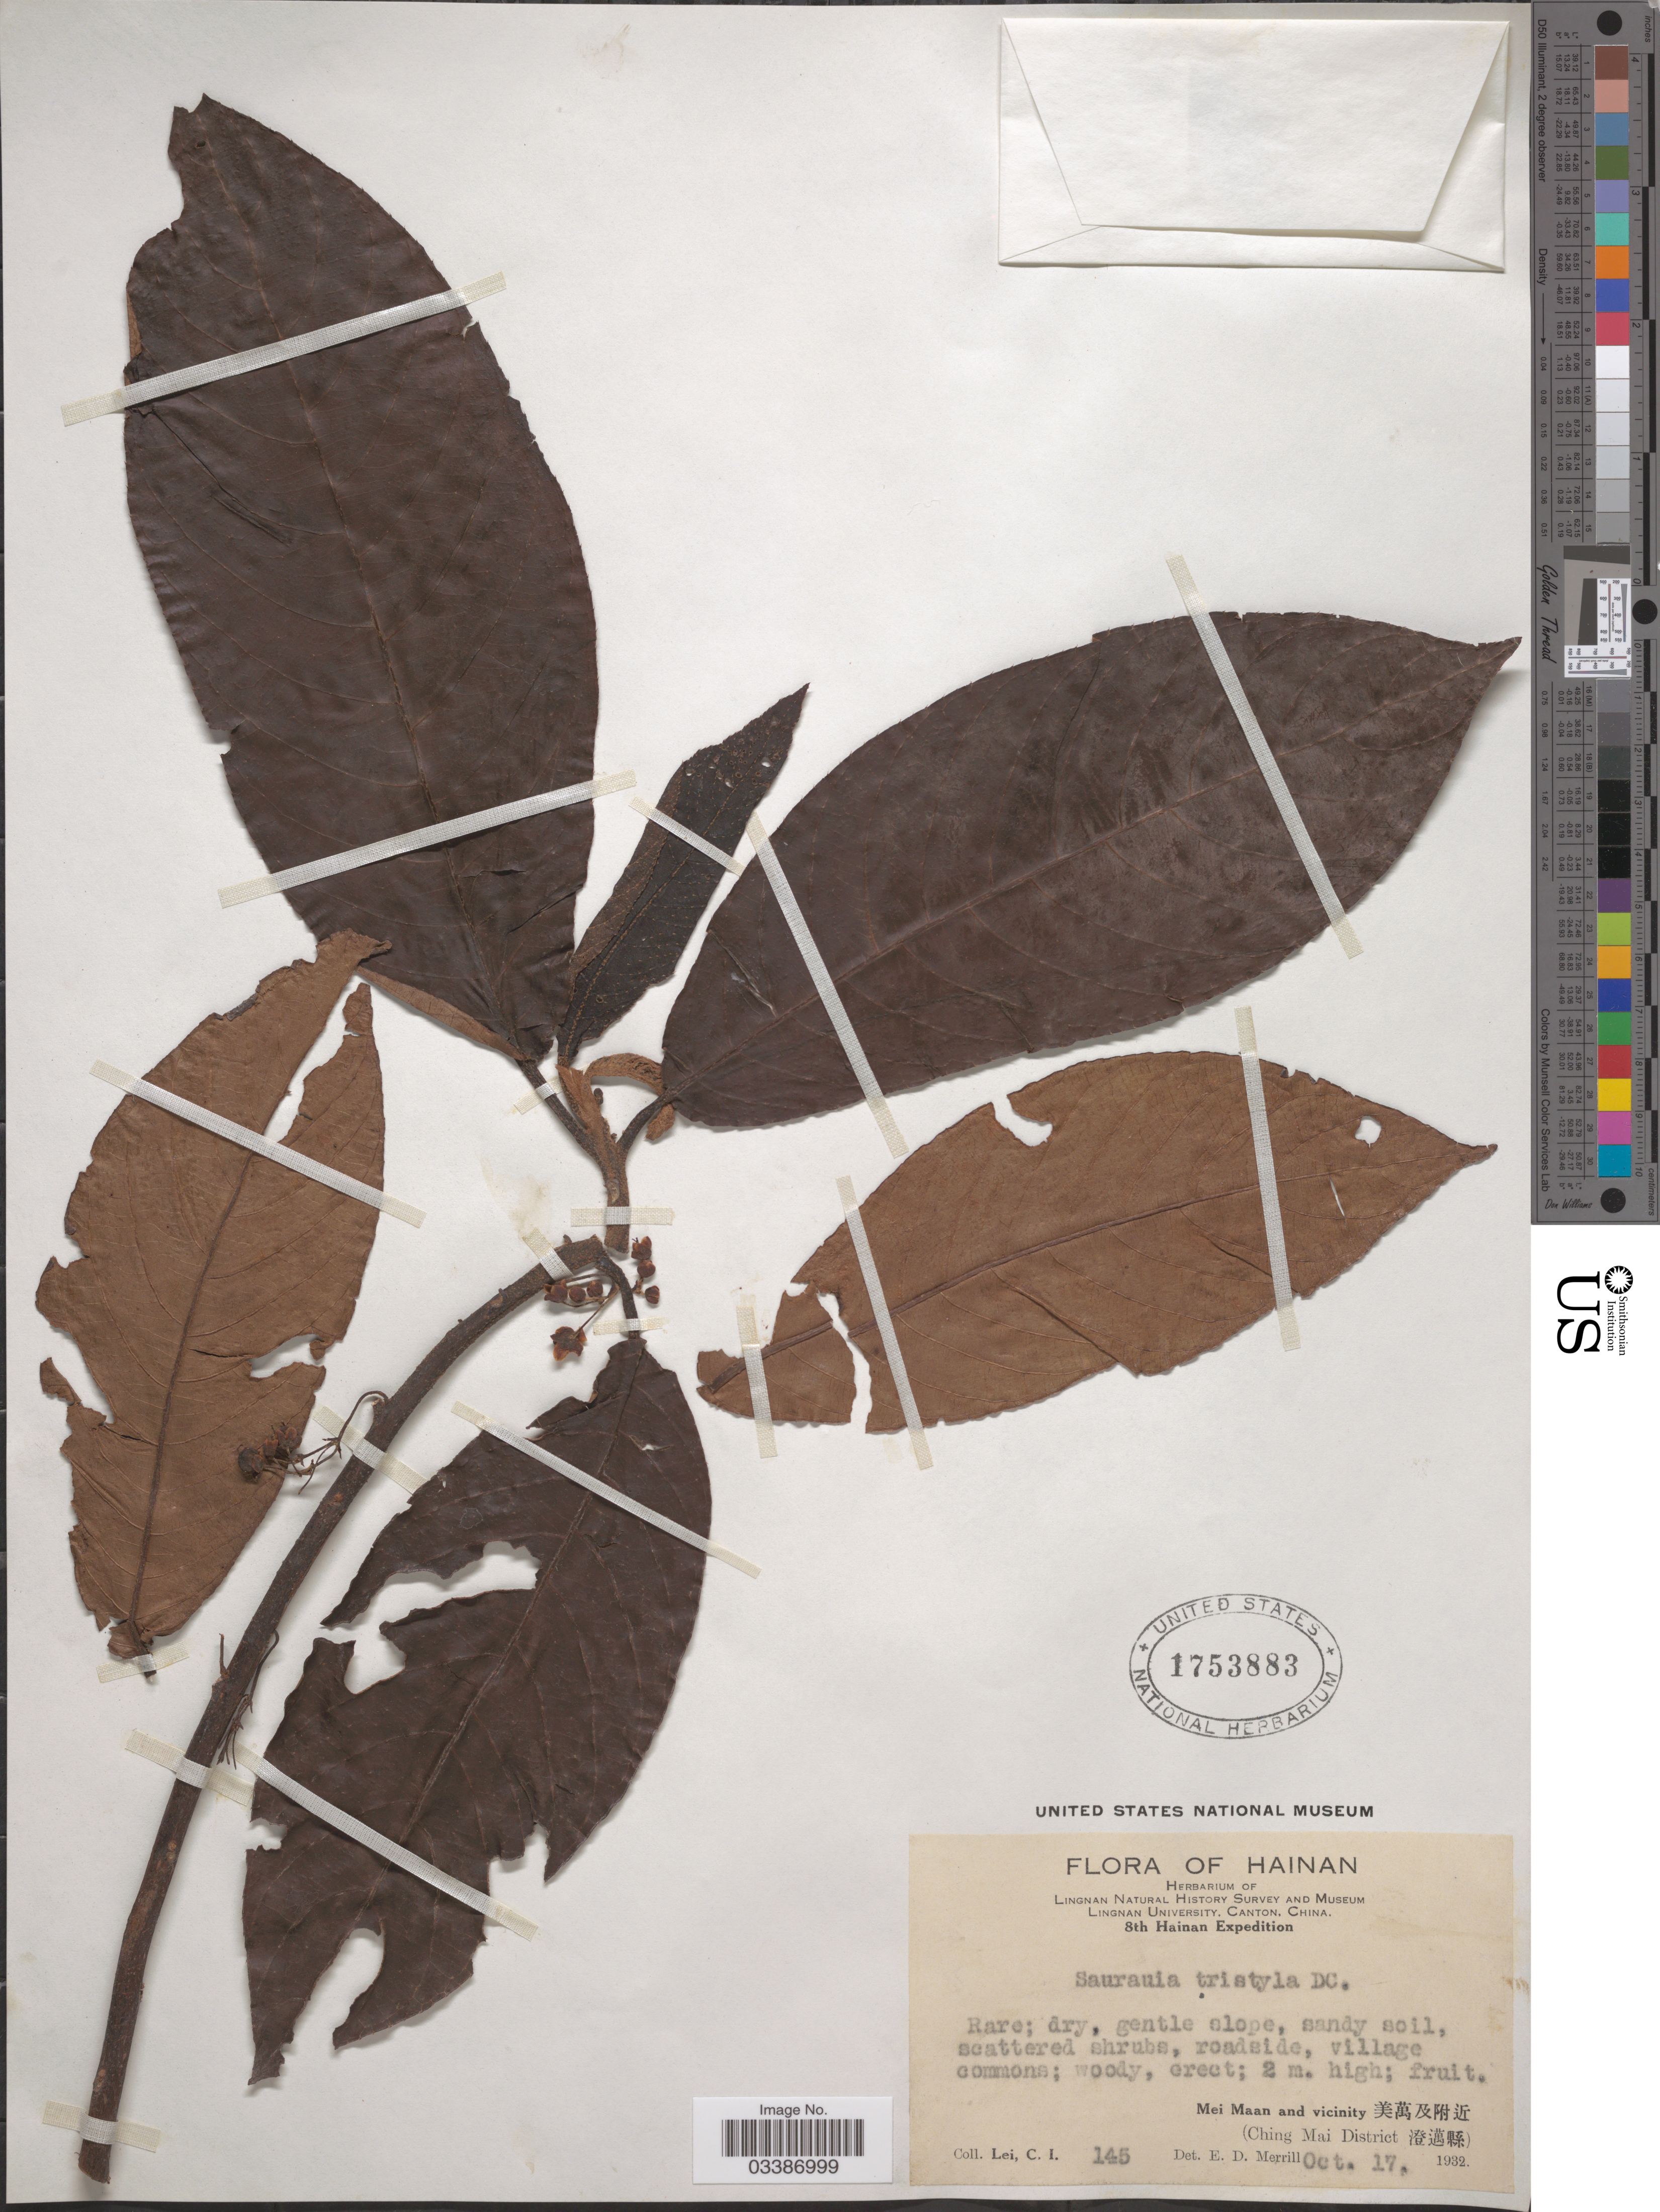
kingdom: Plantae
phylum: Tracheophyta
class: Magnoliopsida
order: Ericales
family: Actinidiaceae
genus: Saurauia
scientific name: Saurauia tristyla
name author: DC.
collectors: C. I. Lei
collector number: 145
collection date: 1932-10-17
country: China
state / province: Hainan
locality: Mei Maan and vicinity X. (Ching Mai District X).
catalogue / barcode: US 1753883